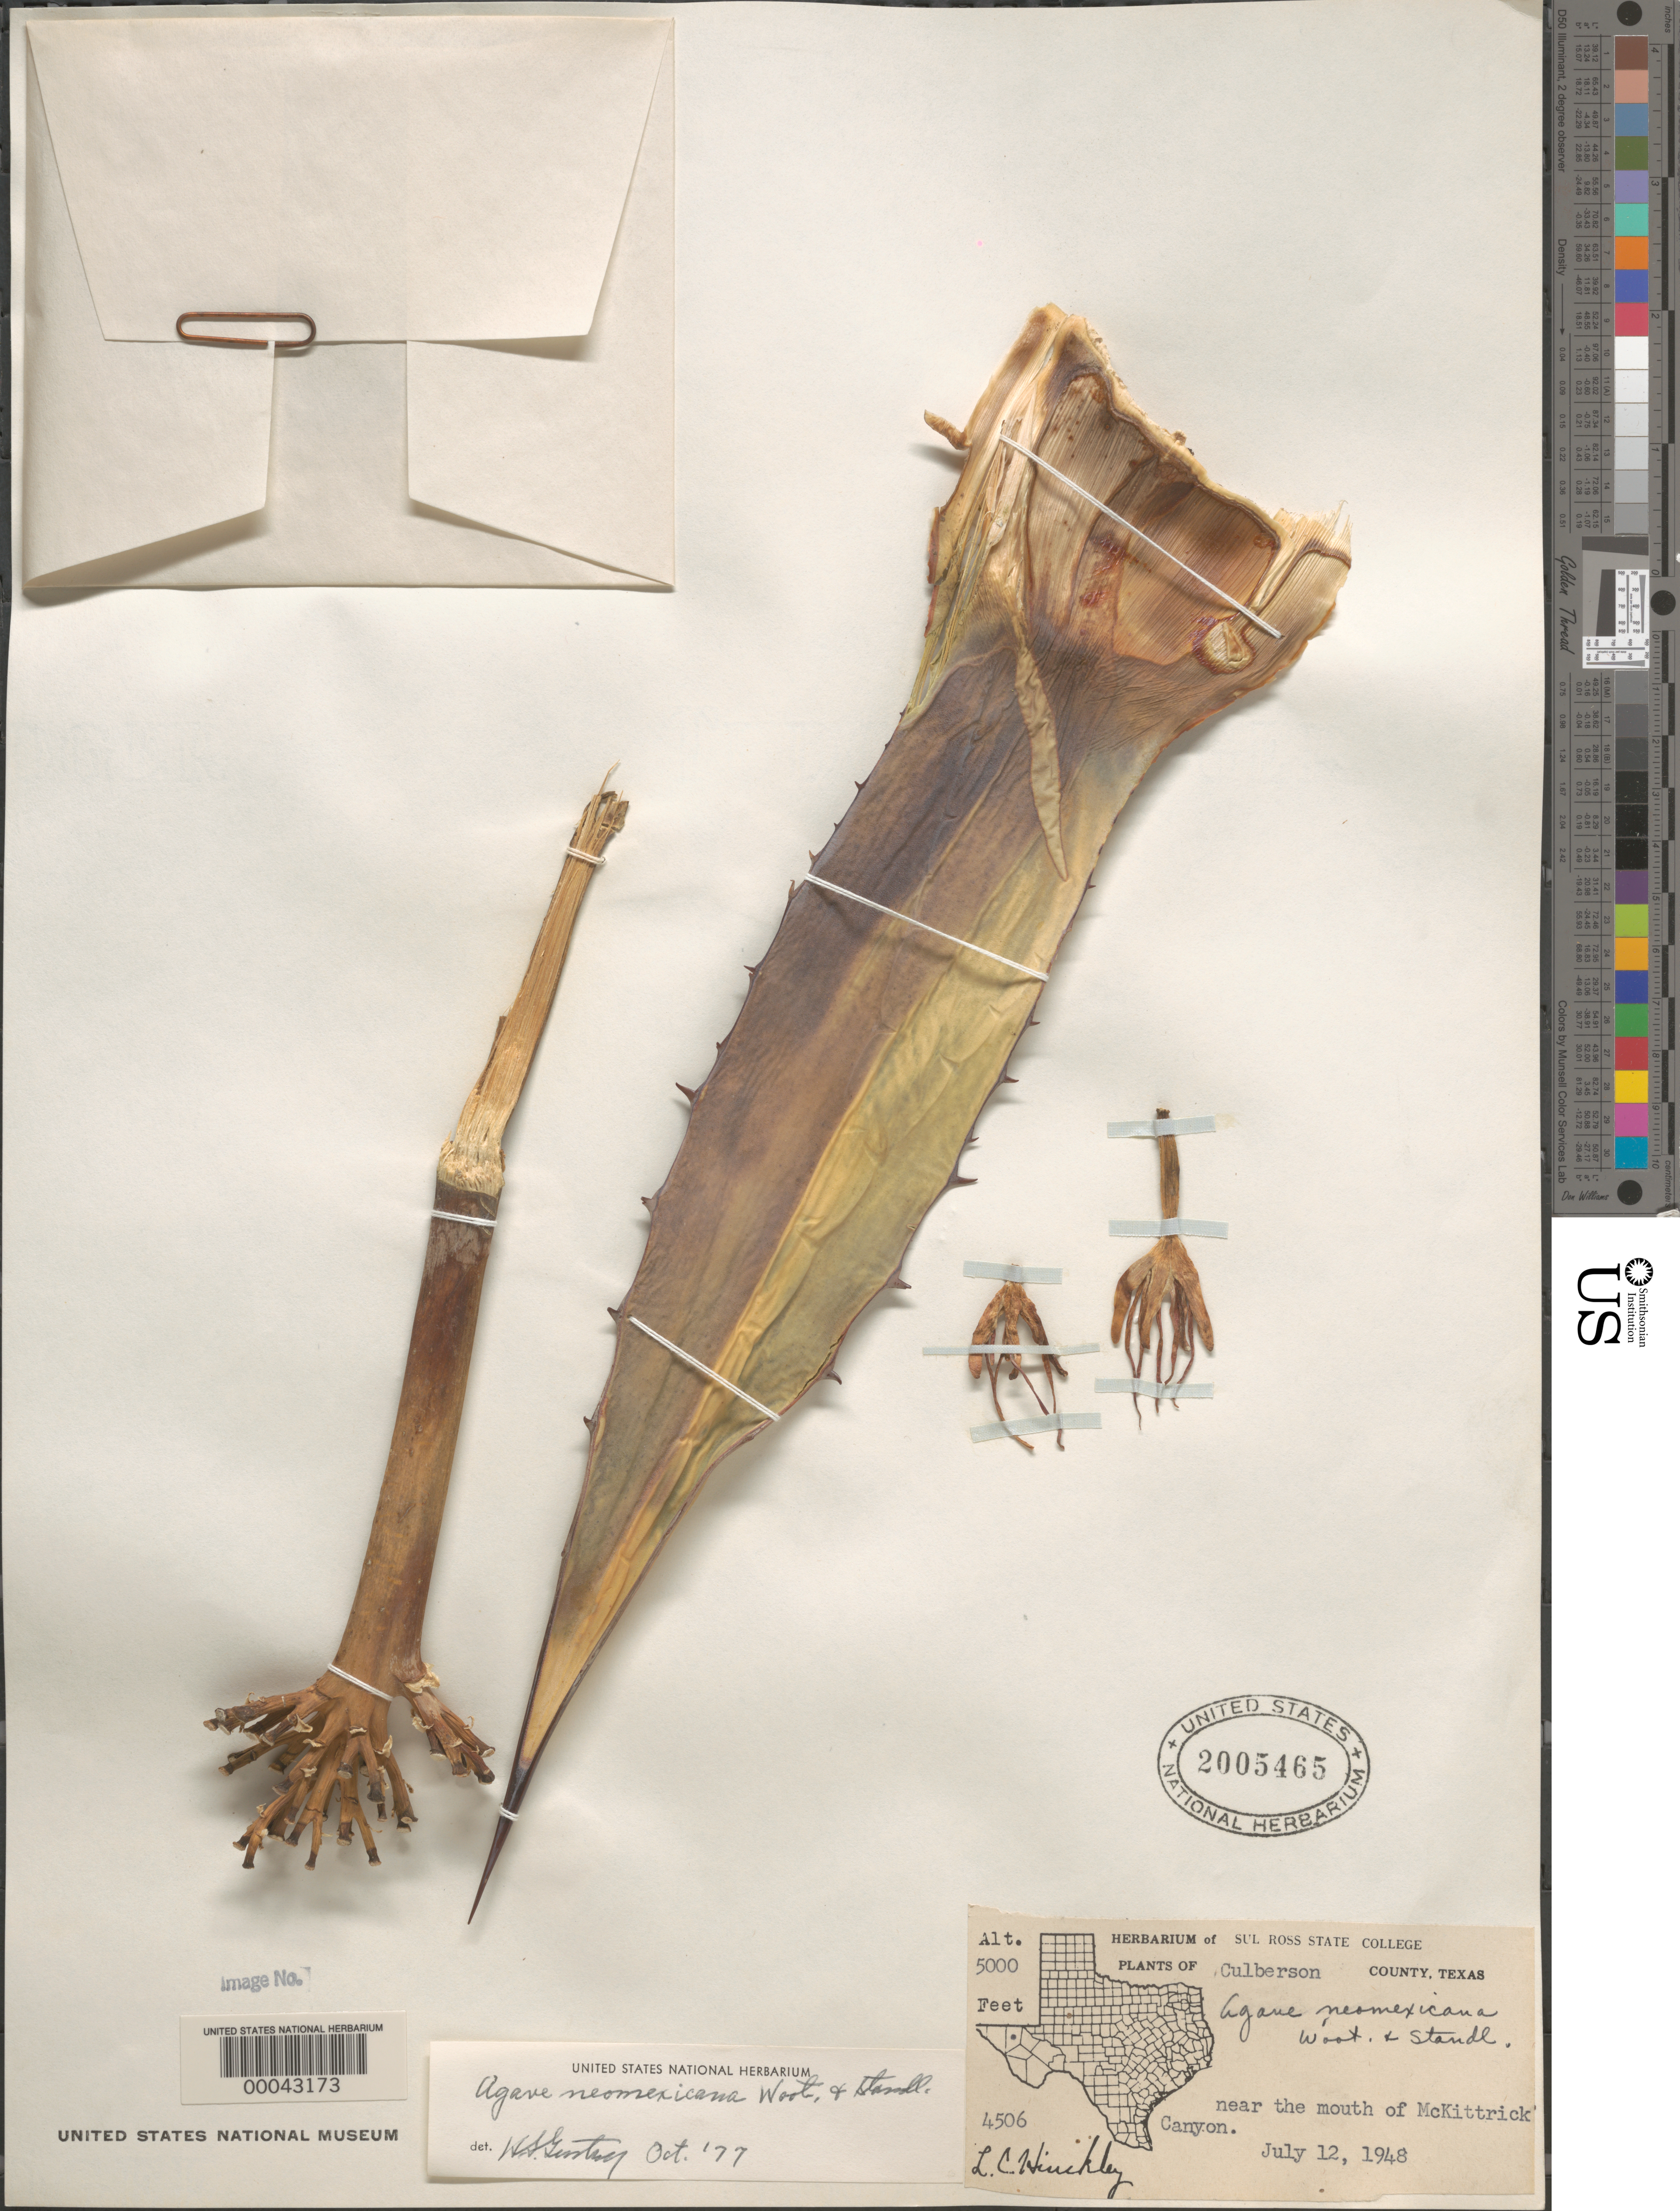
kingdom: Plantae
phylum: Tracheophyta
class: Liliopsida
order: Asparagales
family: Asparagaceae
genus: Agave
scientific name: Agave neomexicana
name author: Wooton & Standl.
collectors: L. Hinckley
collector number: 4506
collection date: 1948-07-12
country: United States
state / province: Texas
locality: Culberson County. Near the mouth of McKittrick Canyon.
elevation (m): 1524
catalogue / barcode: US 2005465